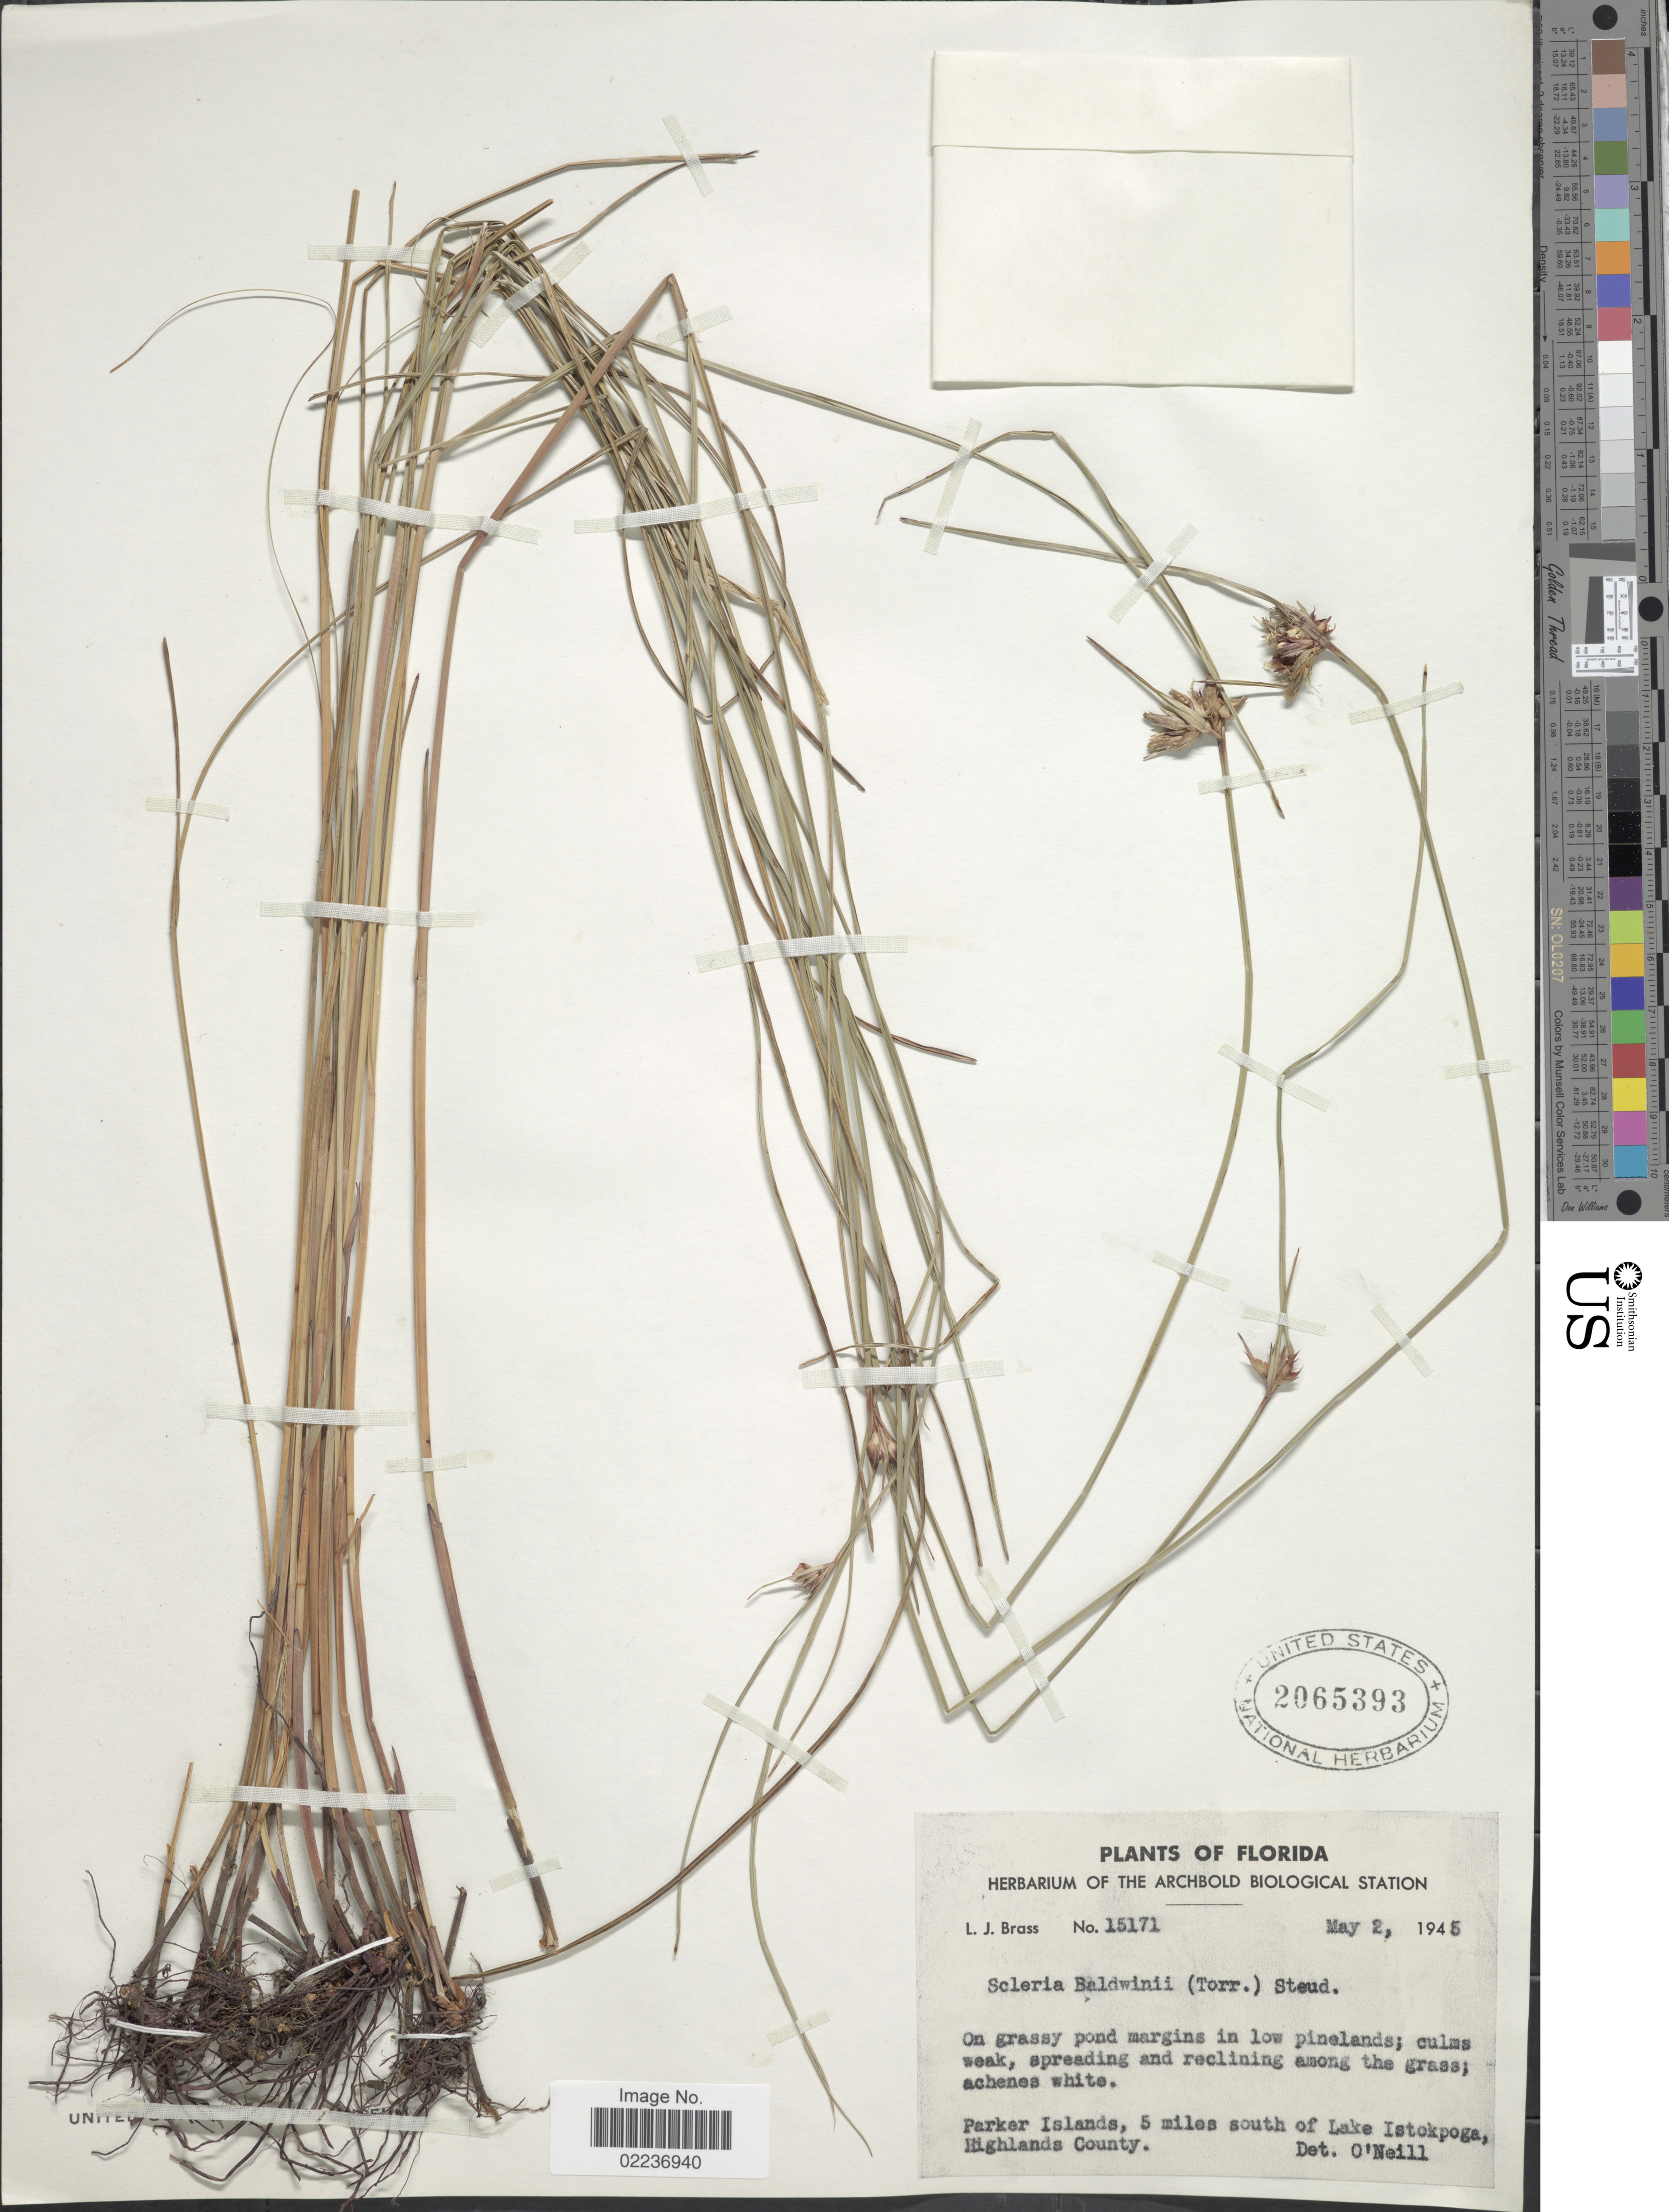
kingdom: Plantae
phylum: Tracheophyta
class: Liliopsida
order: Poales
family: Cyperaceae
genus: Scleria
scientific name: Scleria baldwinii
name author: (Torr.) Steud.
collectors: L. J. Brass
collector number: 15171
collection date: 1945-05-02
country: United States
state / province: Florida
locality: On grassy pond margins in low pineland; Parker Islands, 5 miles south of Lake Istokpoga, Highlands County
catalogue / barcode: US 2065393